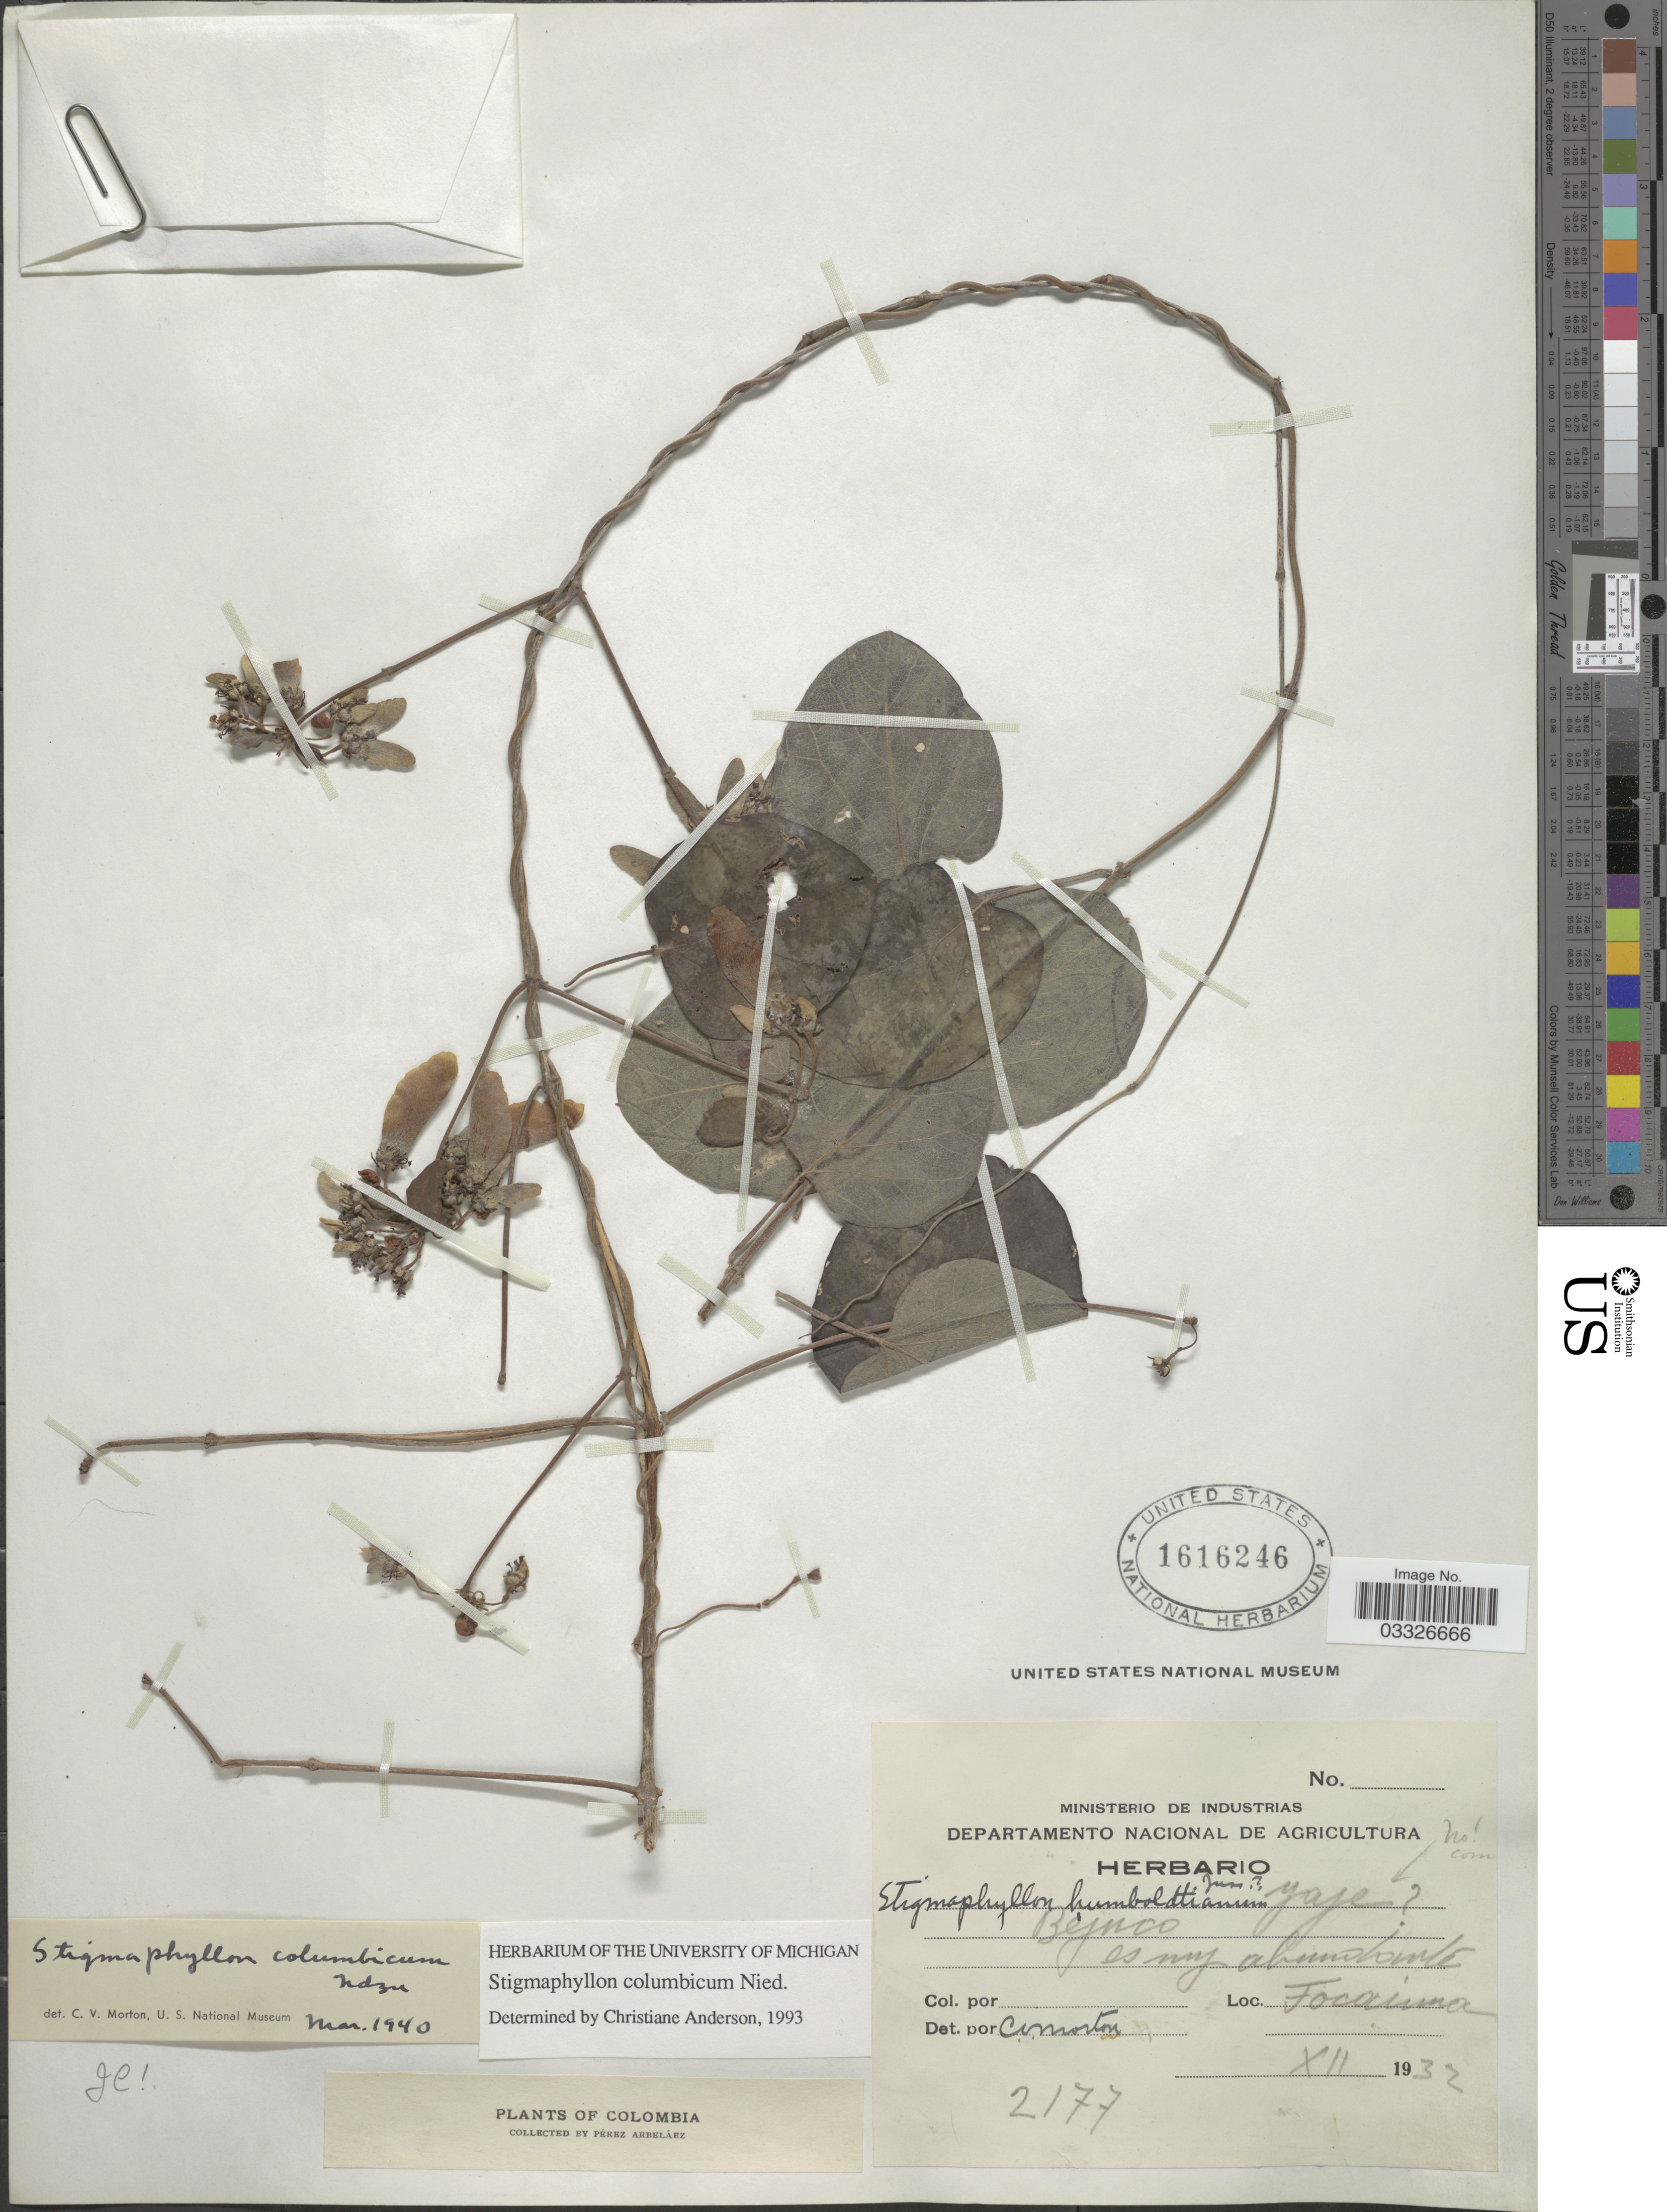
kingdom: Plantae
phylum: Tracheophyta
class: Magnoliopsida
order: Malpighiales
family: Malpighiaceae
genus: Stigmaphyllon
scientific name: Stigmaphyllon columbicum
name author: Nied.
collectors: P. Arbeláez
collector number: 2177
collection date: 1932-12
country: Colombia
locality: Tocaima.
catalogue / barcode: US 1616246